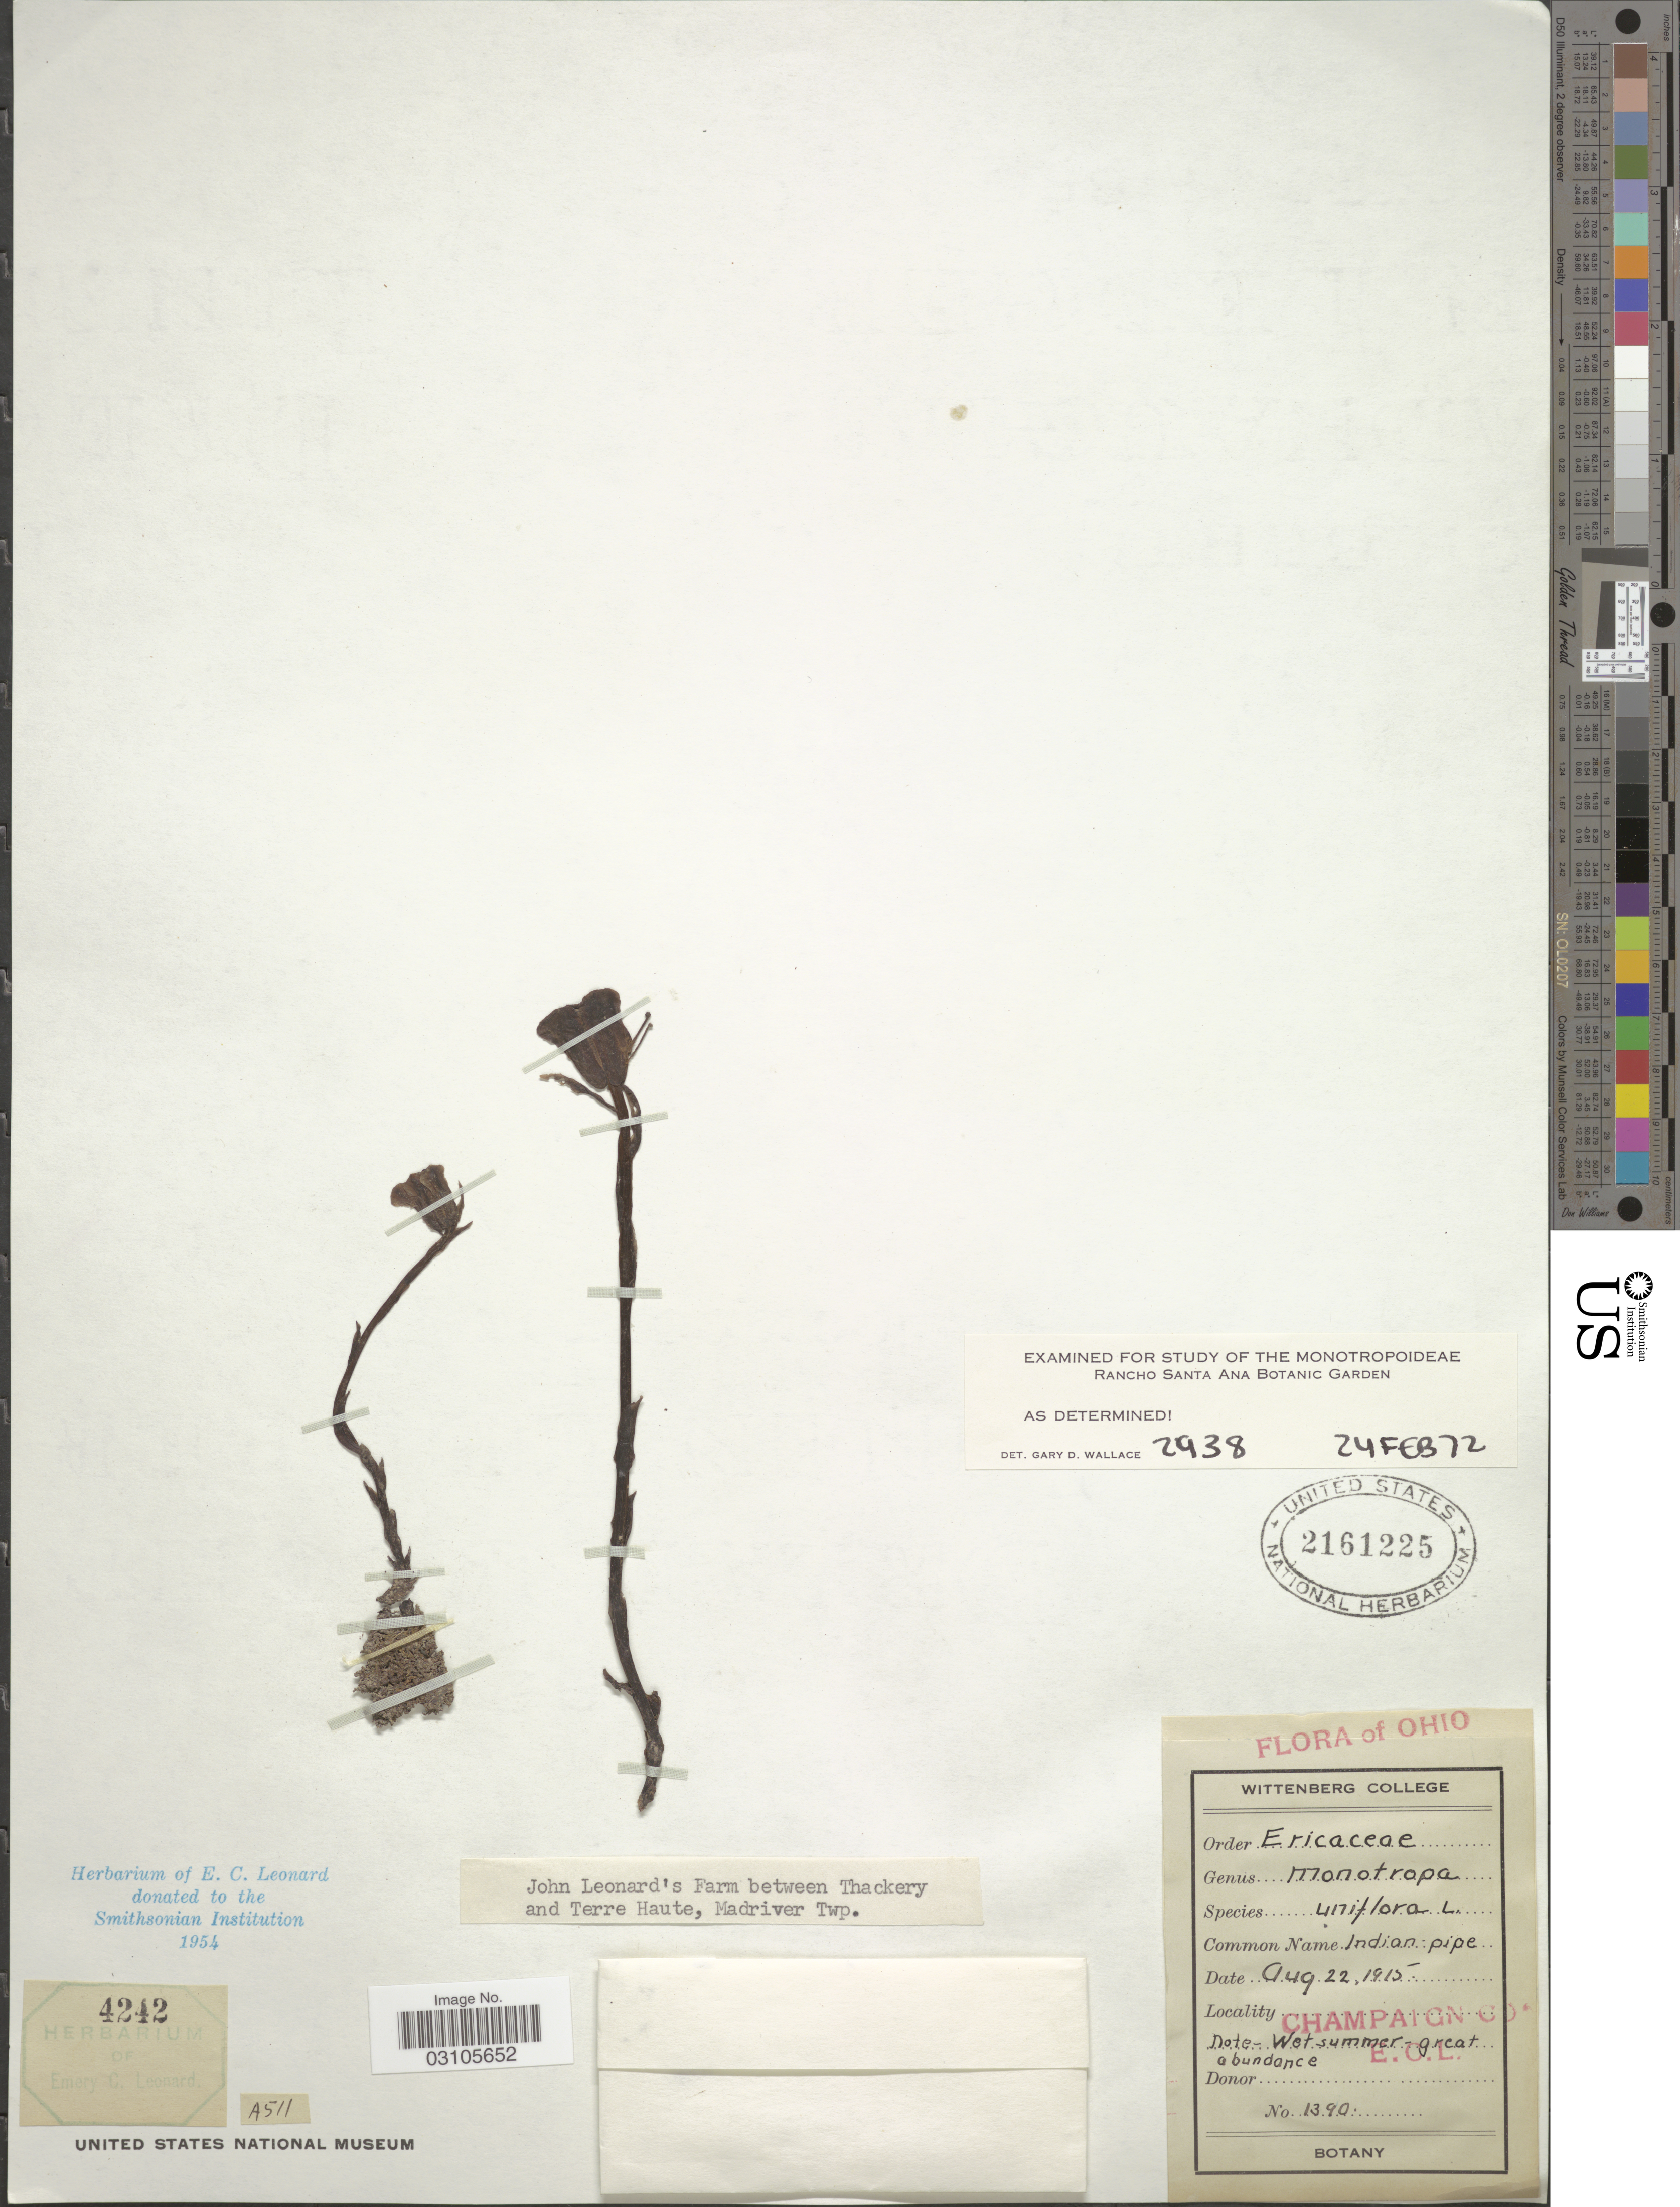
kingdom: Plantae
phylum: Tracheophyta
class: Magnoliopsida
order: Ericales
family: Ericaceae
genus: Monotropa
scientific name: Monotropa uniflora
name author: L.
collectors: E. C. Leonard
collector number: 1390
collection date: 1915-08-22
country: United States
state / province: Ohio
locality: Champaign Co. John Leonard's Farm between Thackery and Terre Haute, Madriver Twp.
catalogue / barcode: US 2161225